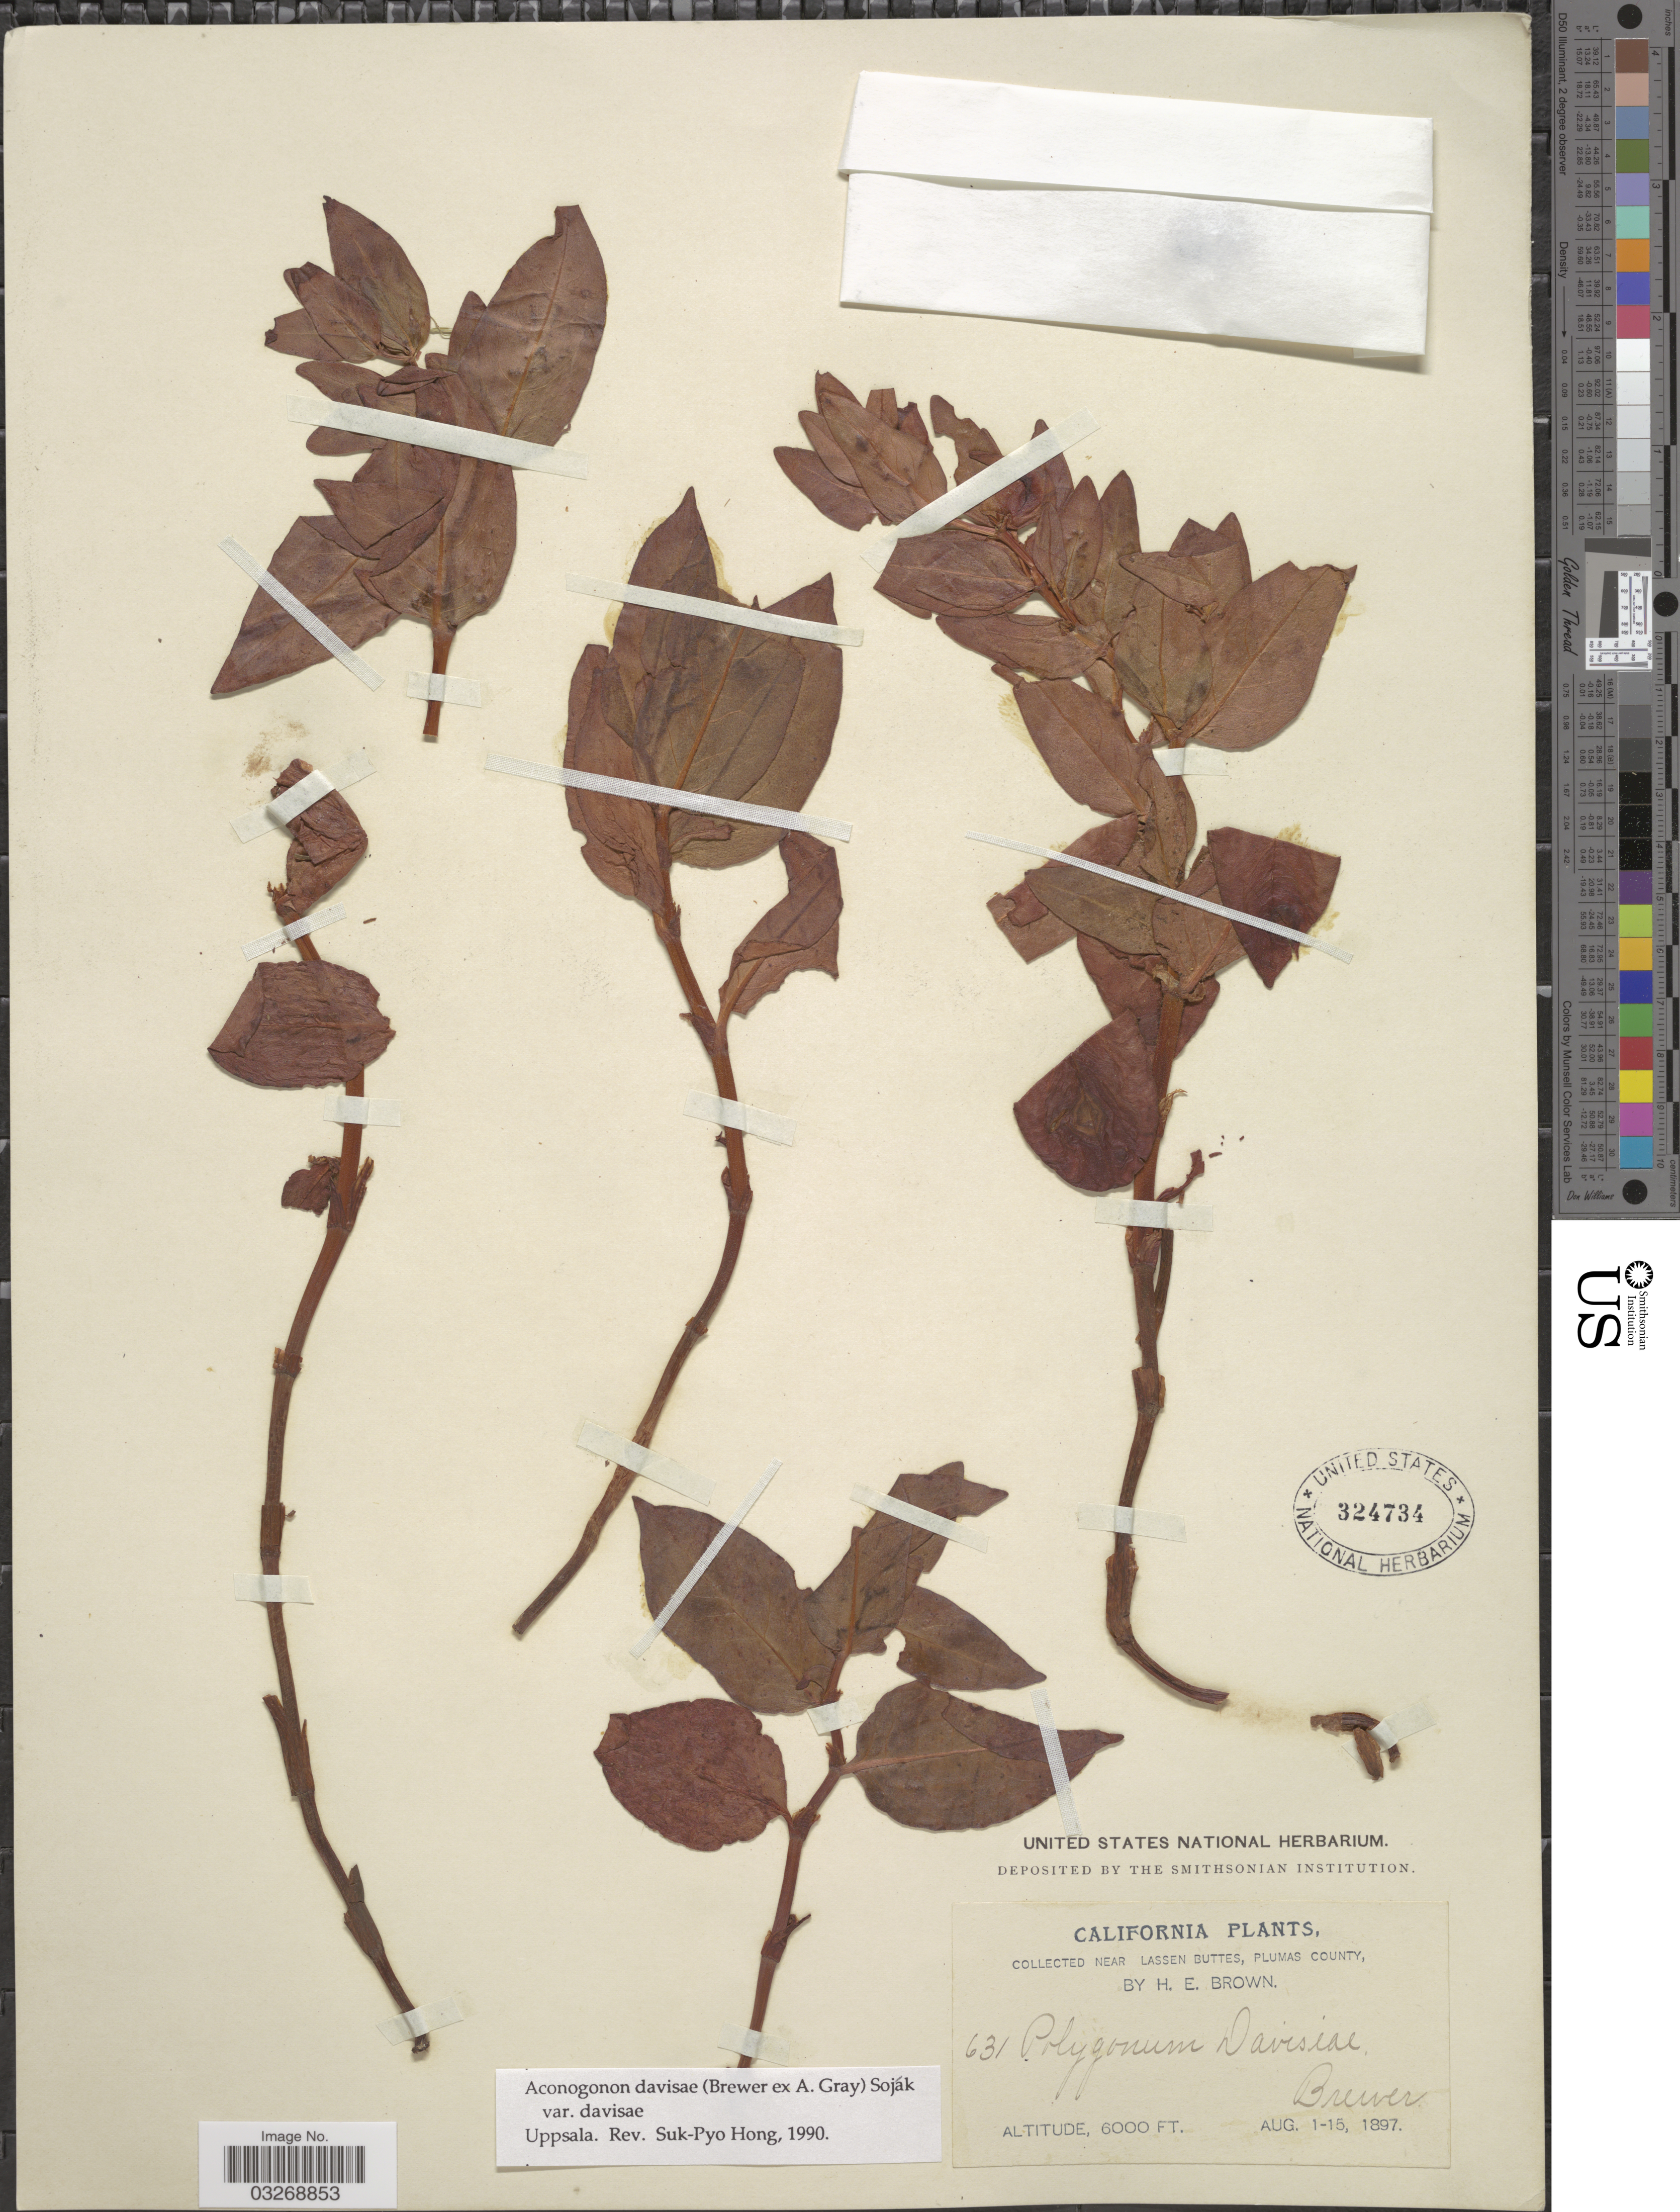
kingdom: Plantae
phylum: Tracheophyta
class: Magnoliopsida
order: Caryophyllales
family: Polygonaceae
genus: Koenigia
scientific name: Koenigia davisiae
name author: (W.H. Brewer ex A. Gray) T.M. Schust. & Reveal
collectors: H. E. Brown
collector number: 631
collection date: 1897-08-01/1897-08-15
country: United States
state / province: California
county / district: Plumas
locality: Near Lassen Buttes, Plumas County. Brewer.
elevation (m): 1829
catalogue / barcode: US 324734